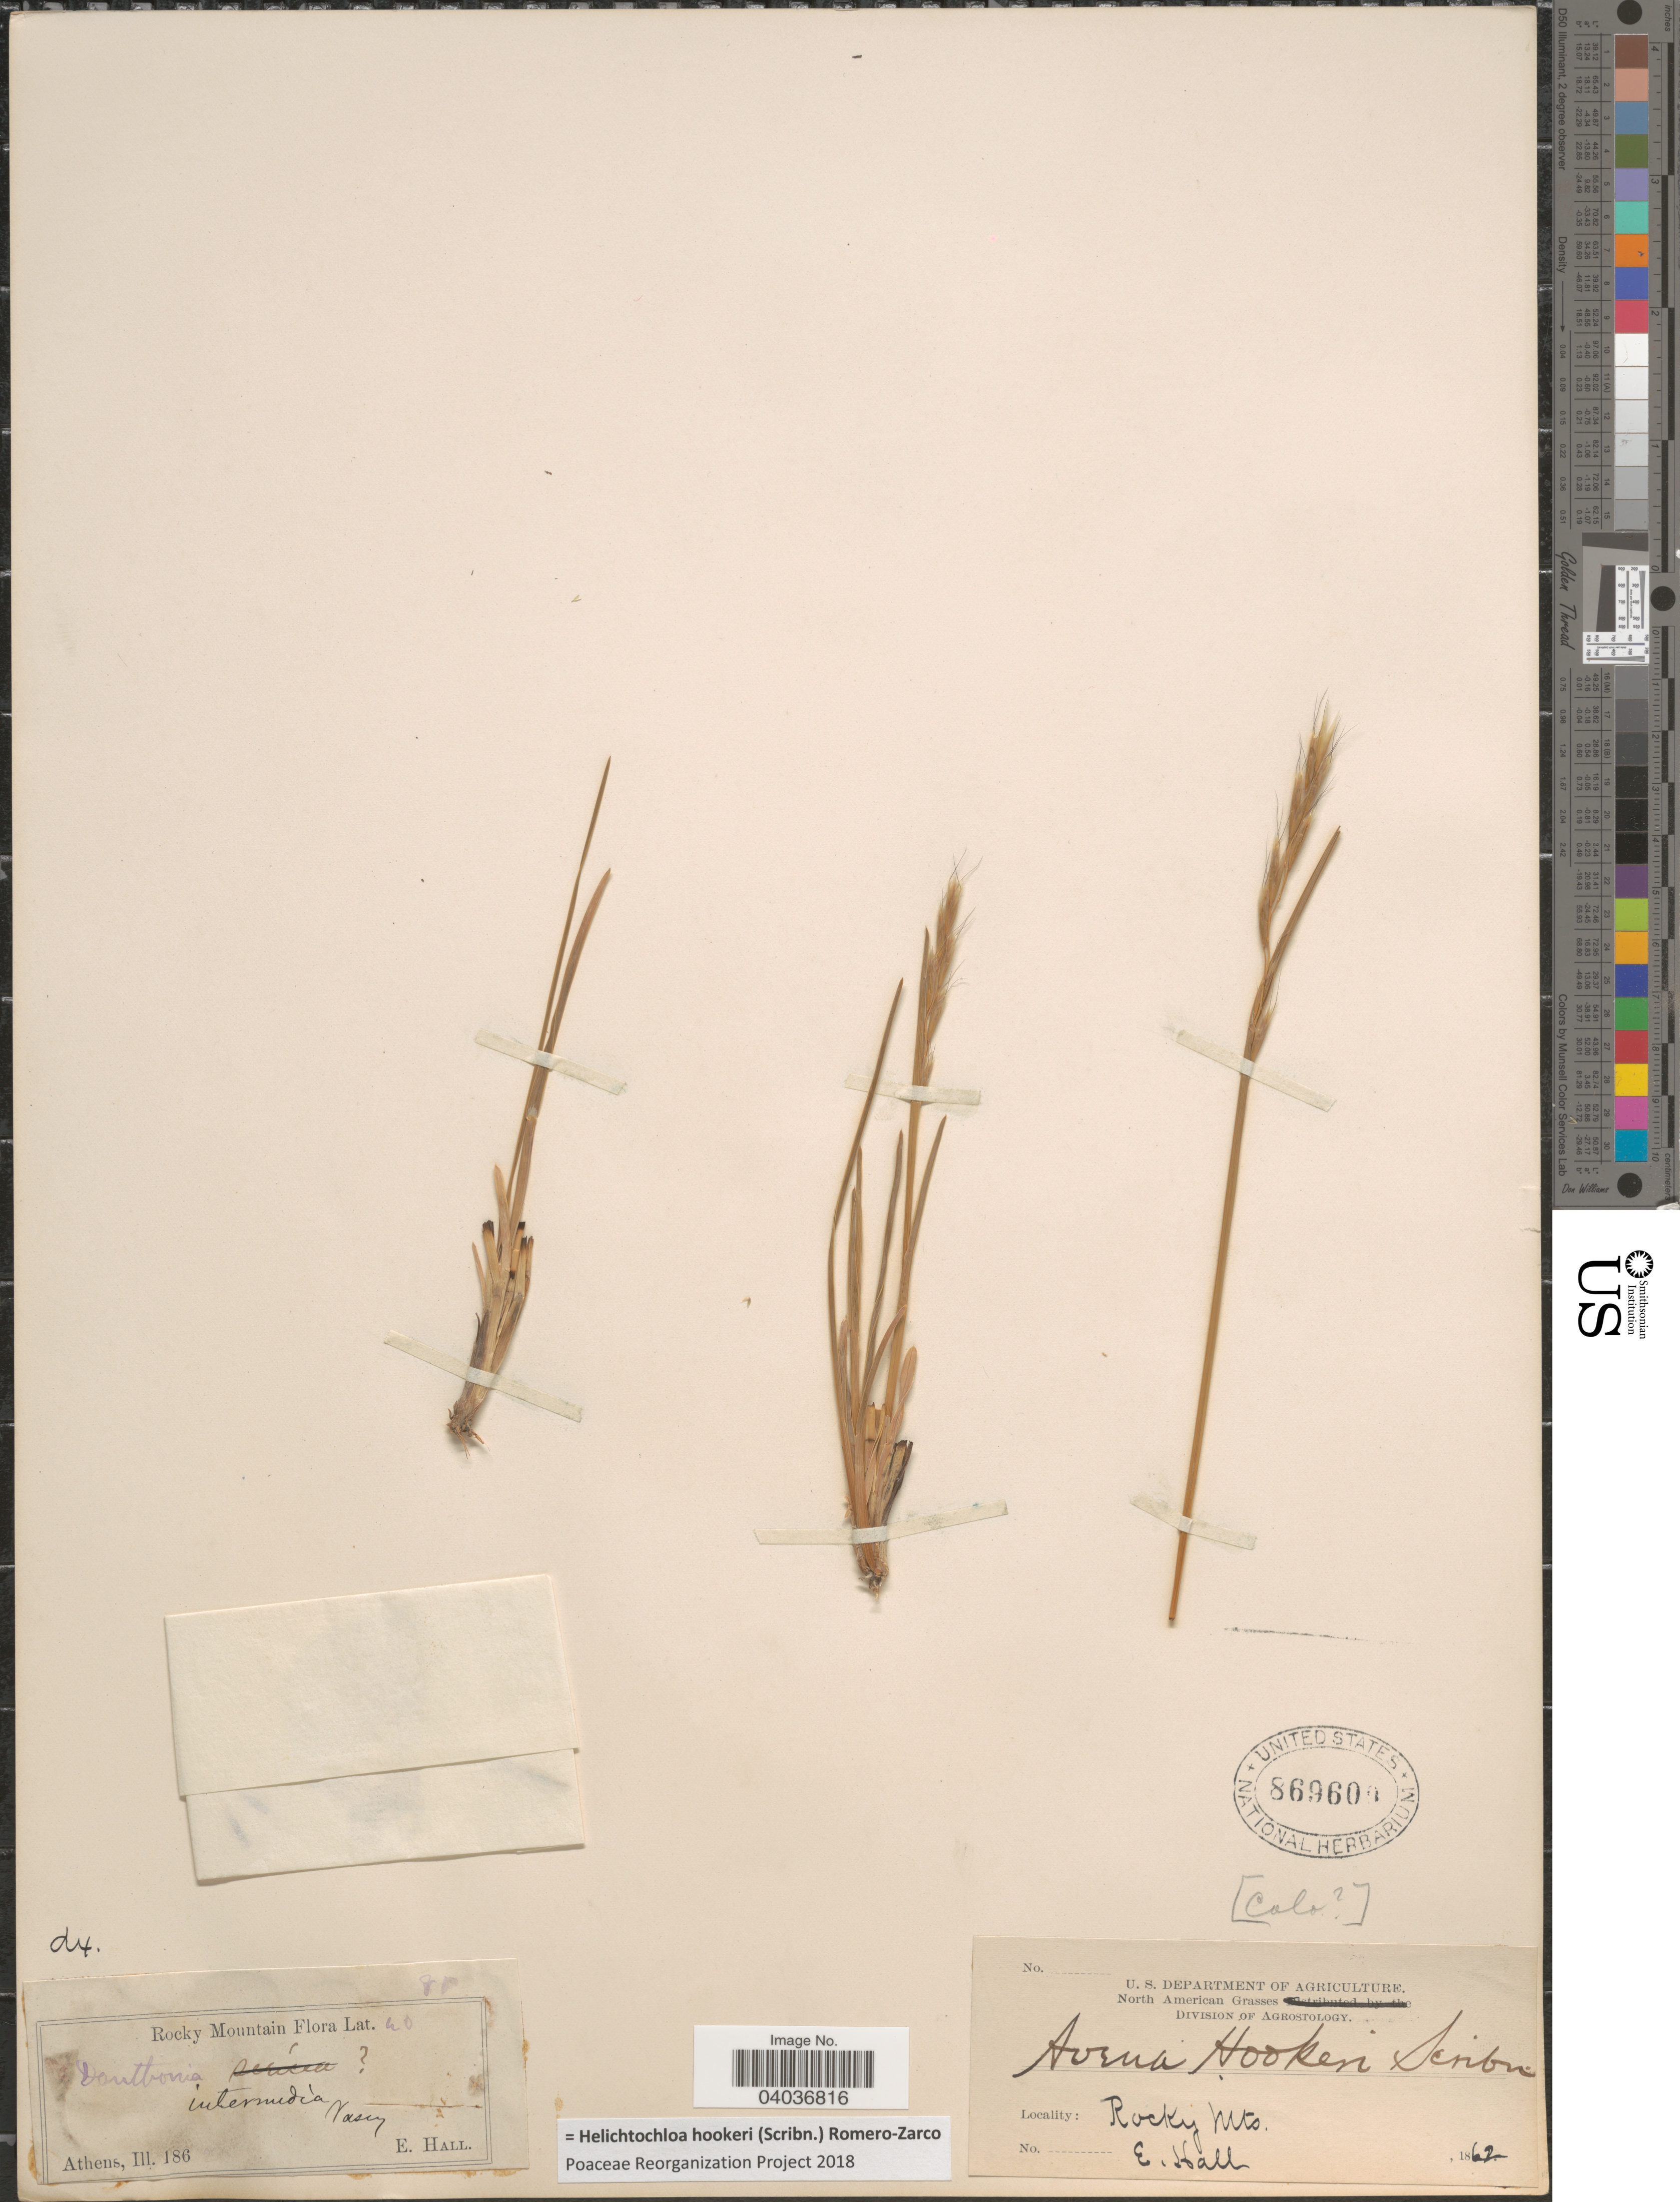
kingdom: Plantae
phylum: Tracheophyta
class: Liliopsida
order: Poales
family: Poaceae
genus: Helictochloa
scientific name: Helictochloa hookeri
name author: (Scribn.) Romero Zarco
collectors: E. Hall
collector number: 80*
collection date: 1862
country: United States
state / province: Colorado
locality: Rocky Mountain. Athens. [Colorado Territory expedition; "Athens, Ill." on label refers to E. Hall's home base]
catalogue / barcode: US 869600